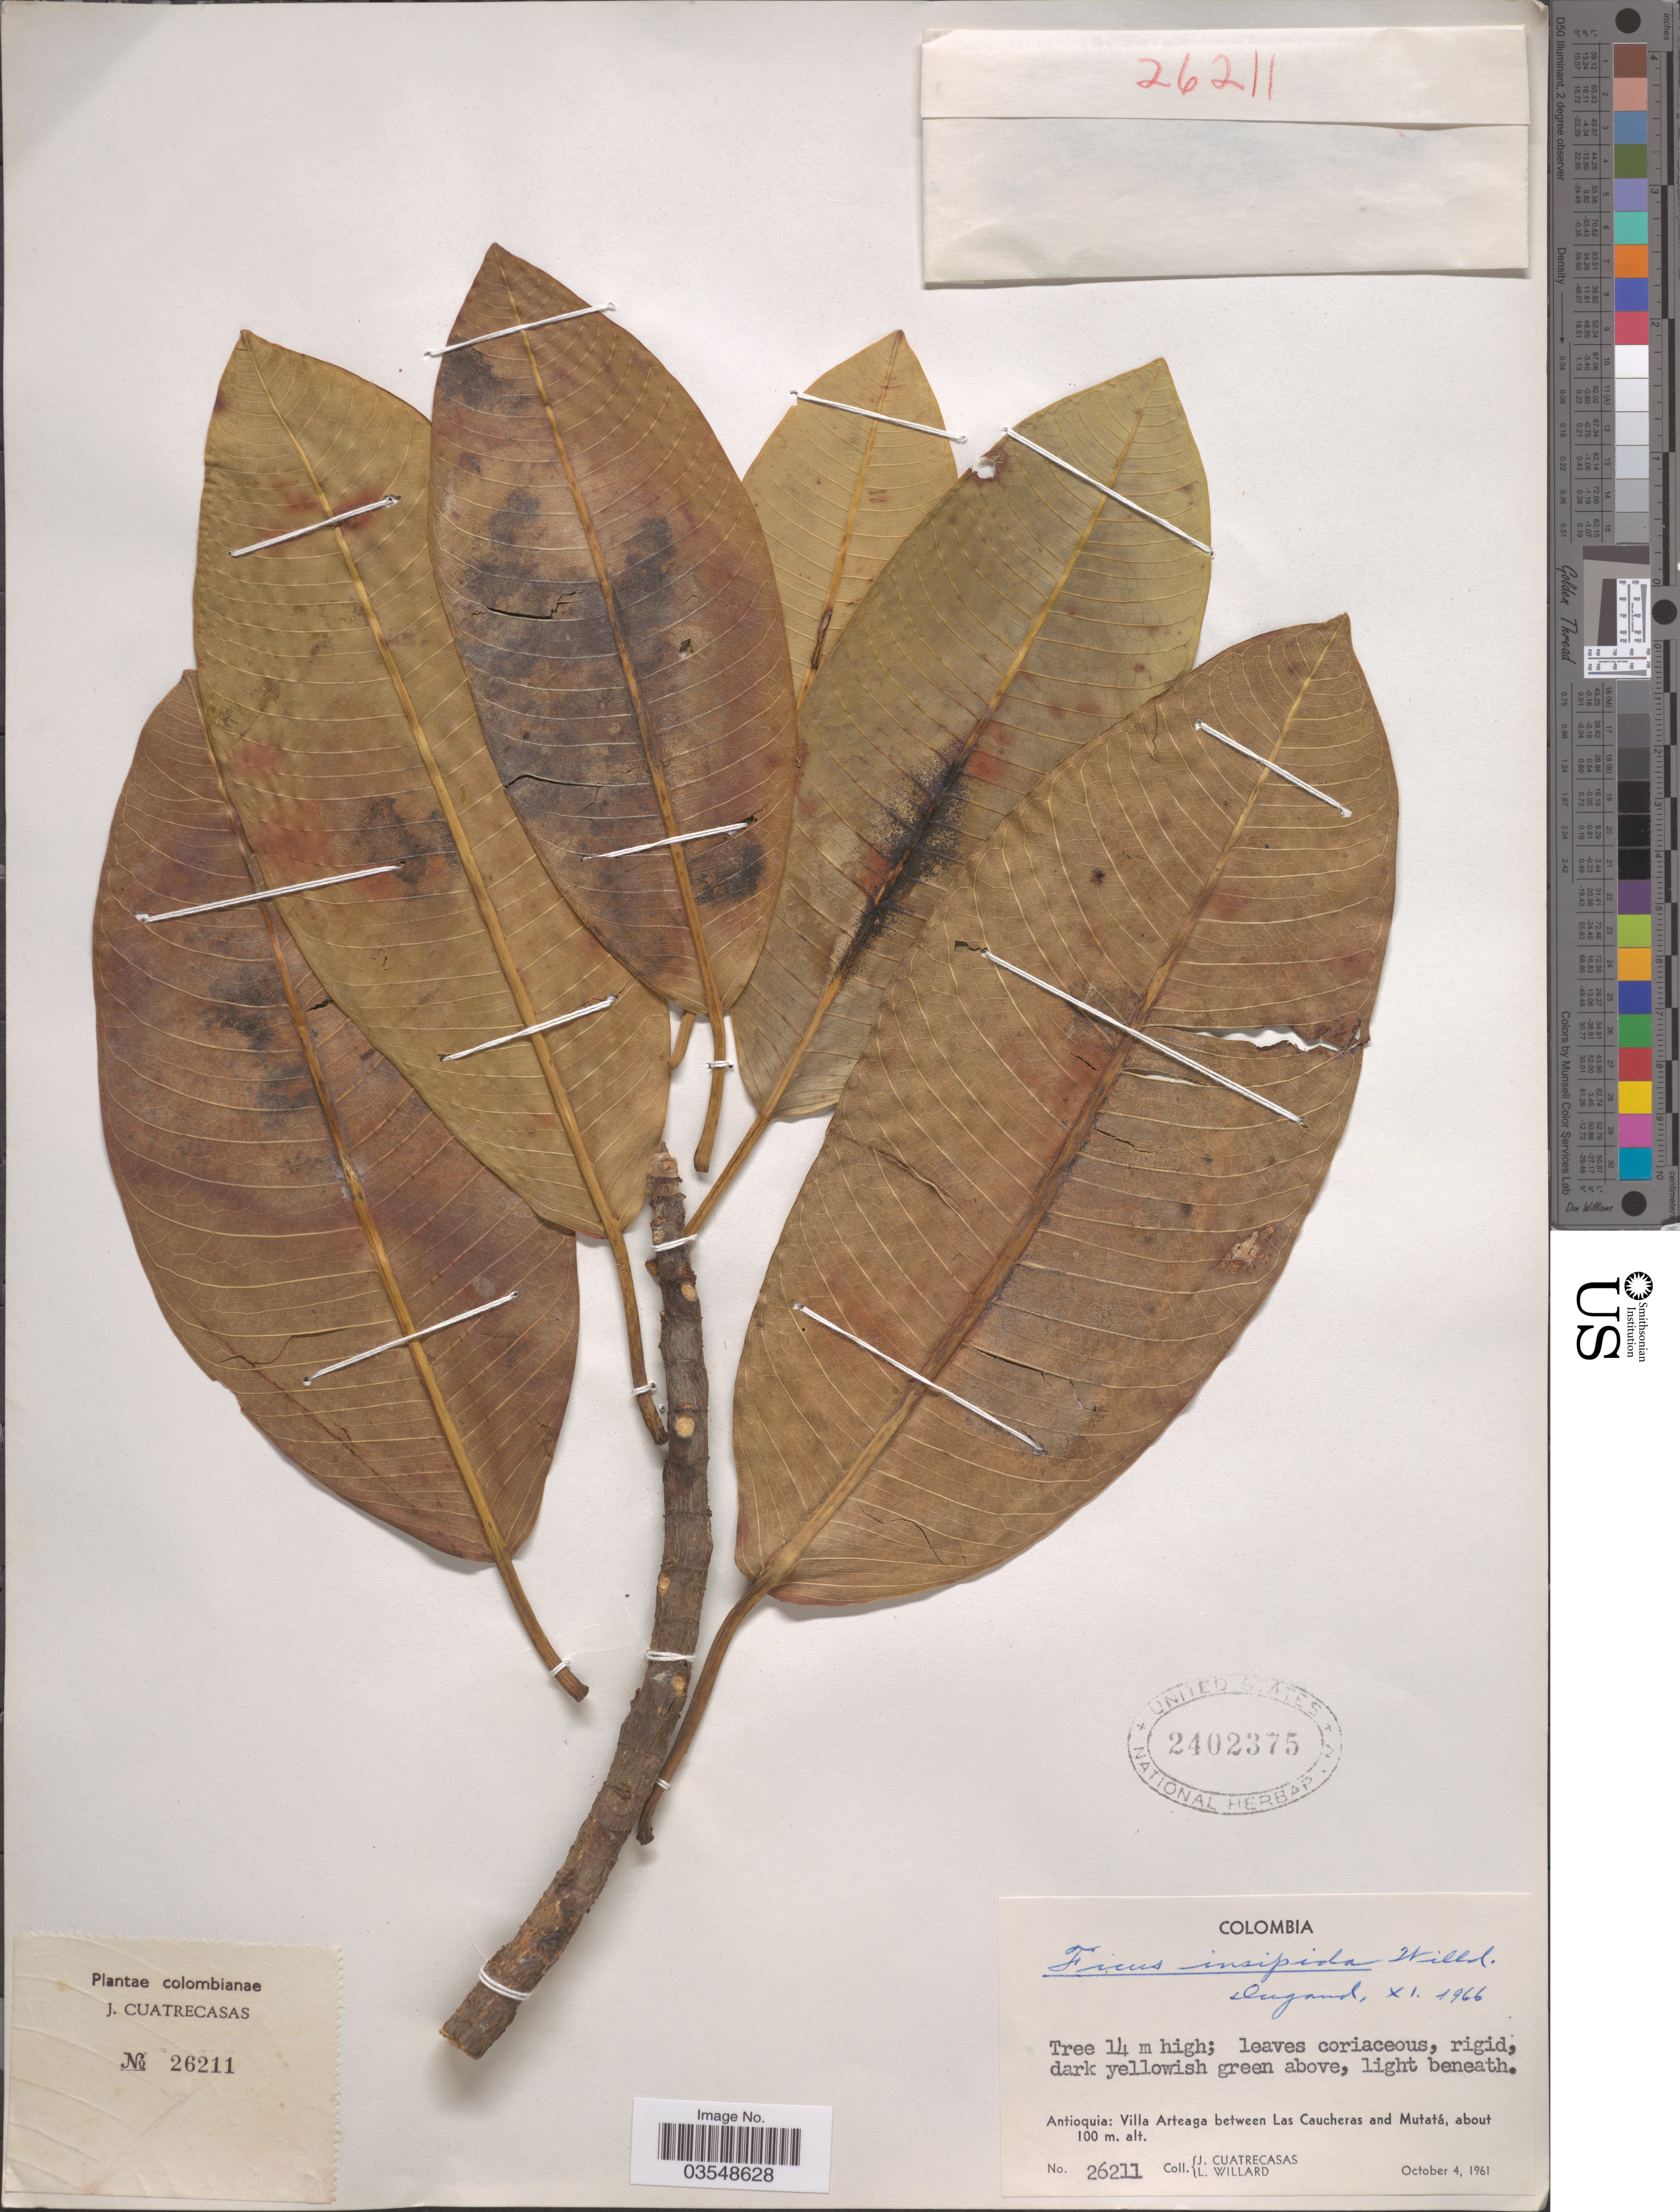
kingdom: Plantae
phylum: Tracheophyta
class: Magnoliopsida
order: Rosales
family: Moraceae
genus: Ficus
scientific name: Ficus insipida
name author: Willd.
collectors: J. Cuatrecasas & L. Willard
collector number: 26211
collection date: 1961-10-04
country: Colombia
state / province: Antioquia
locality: Villa Arteaga between Las Caucheras and Mutatá.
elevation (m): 100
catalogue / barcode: US 2402375